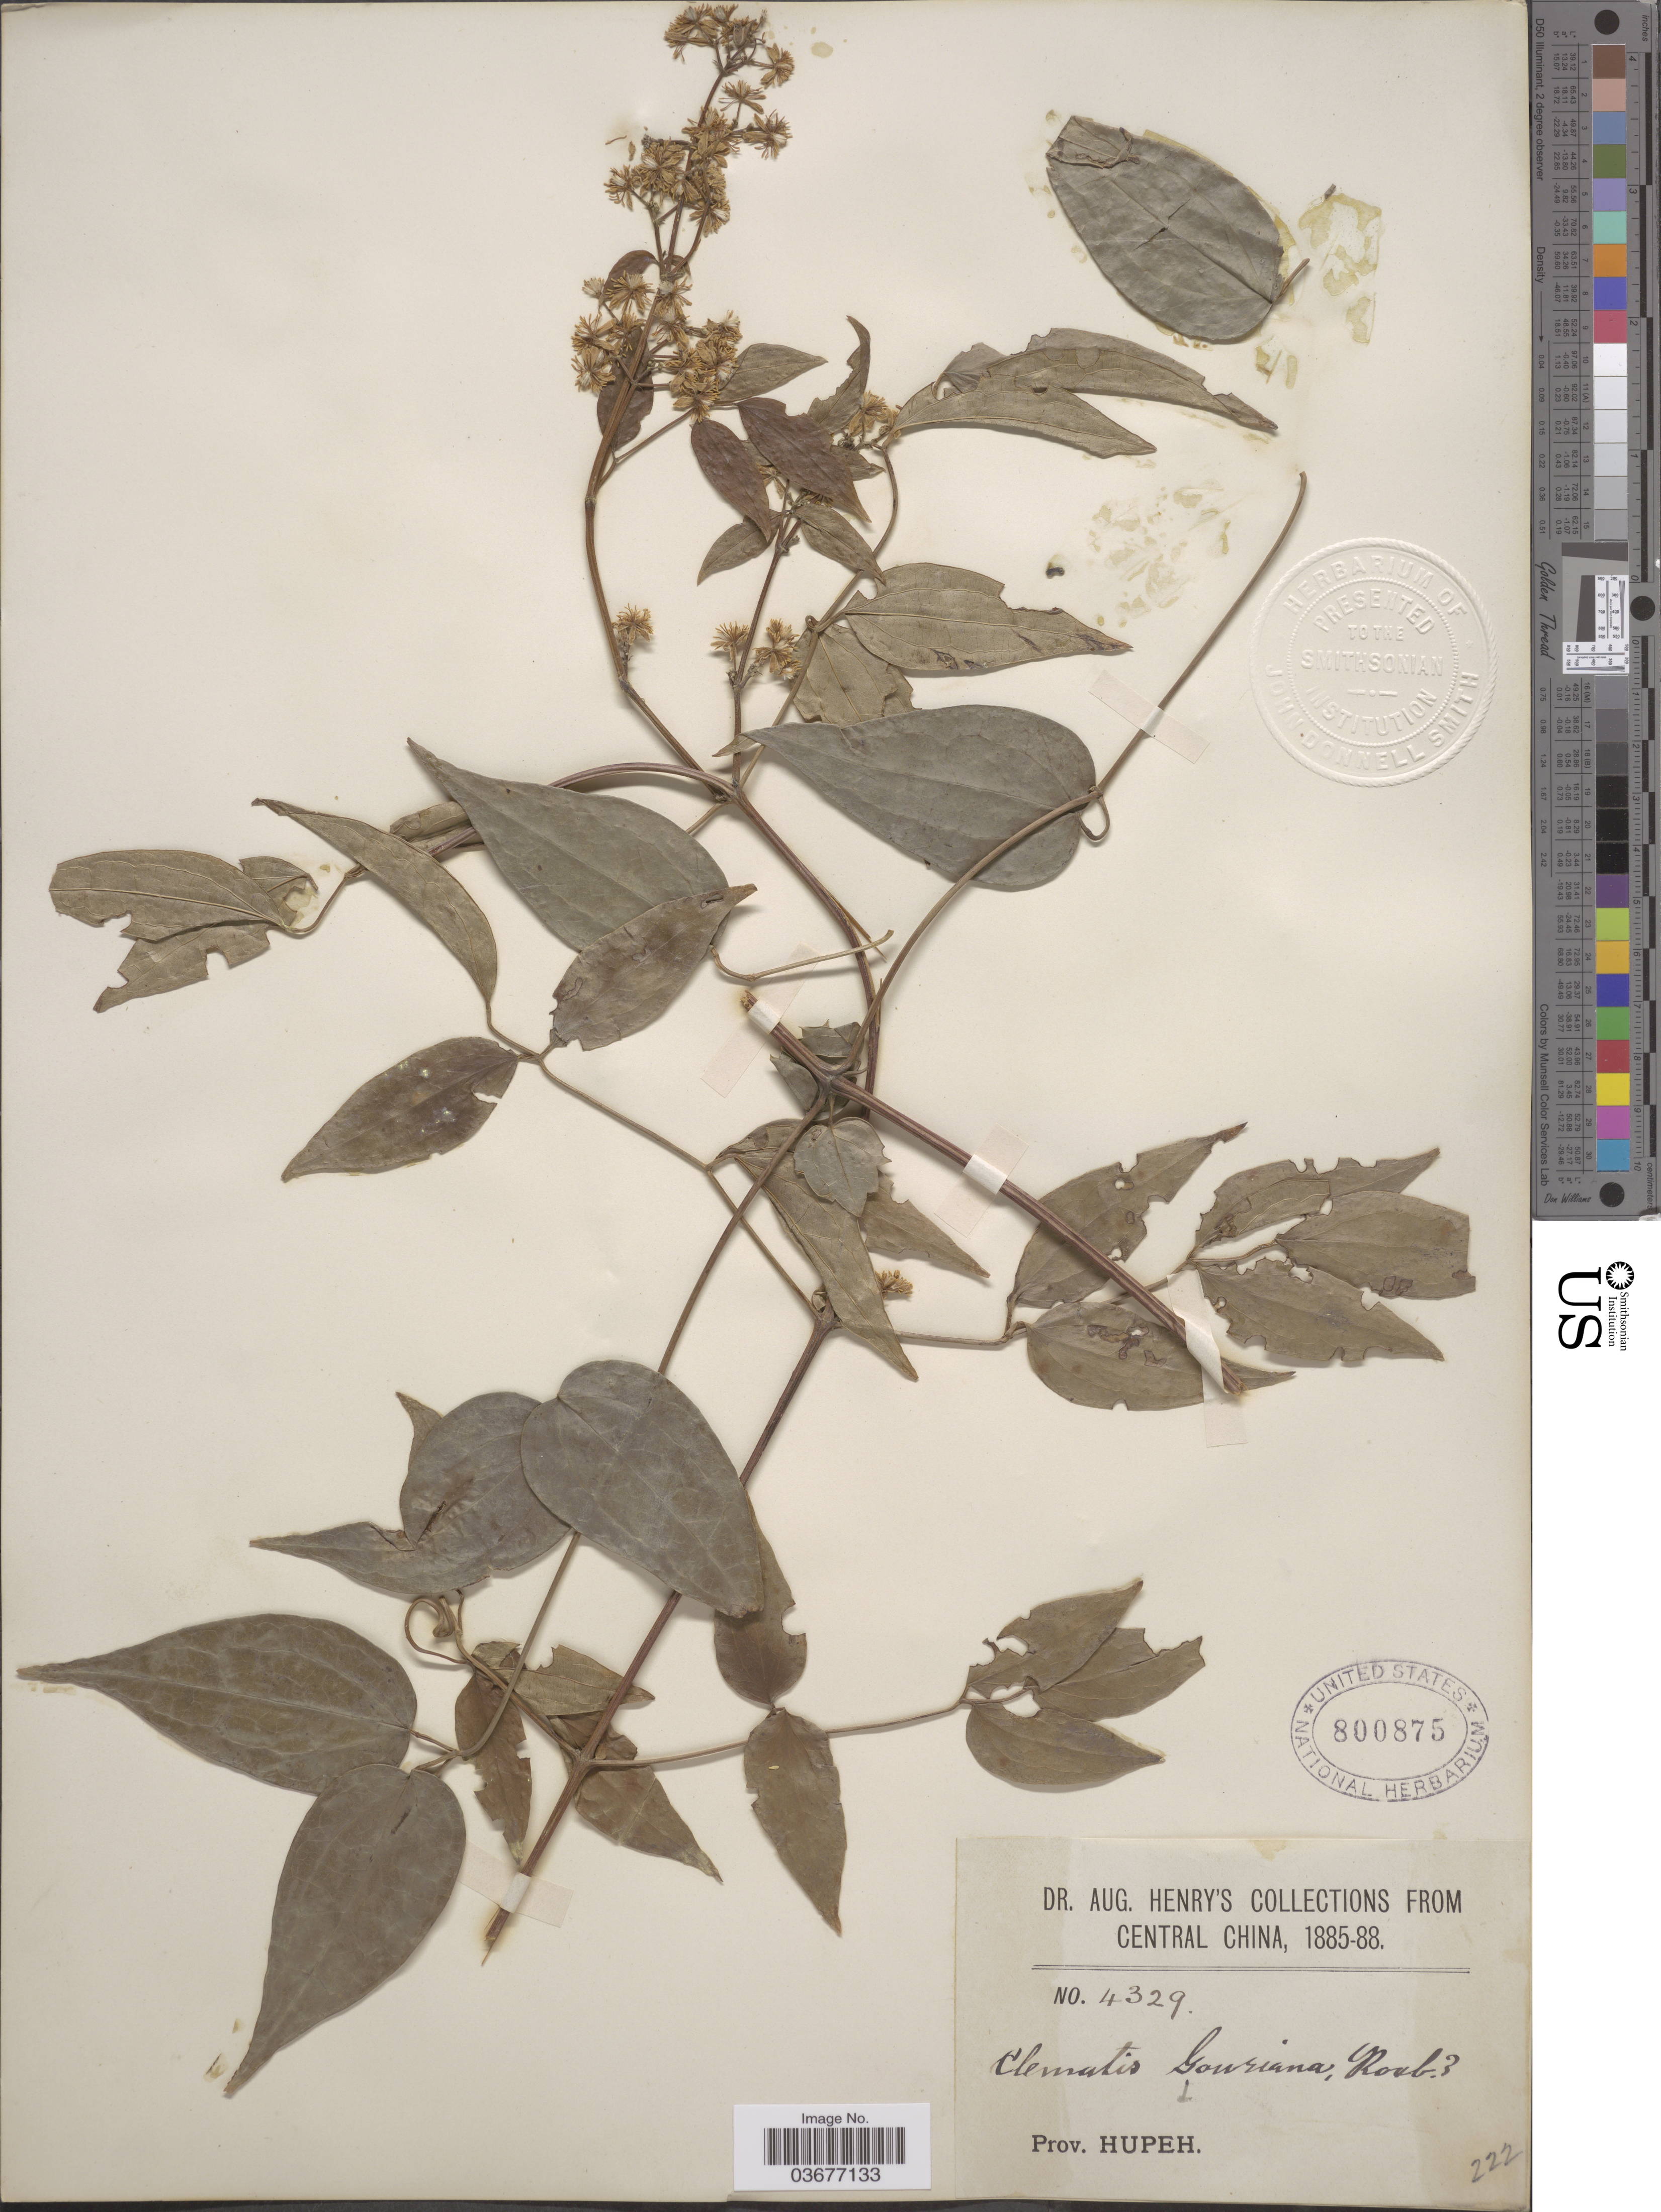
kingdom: Plantae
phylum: Tracheophyta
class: Magnoliopsida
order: Ranunculales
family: Ranunculaceae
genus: Clematis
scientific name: Clematis gouriana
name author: Roxb. ex DC.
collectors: A. Henry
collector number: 4329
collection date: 1885/1888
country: China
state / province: Hubei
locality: Central China. Prov. Hupeh.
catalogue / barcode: US 800875